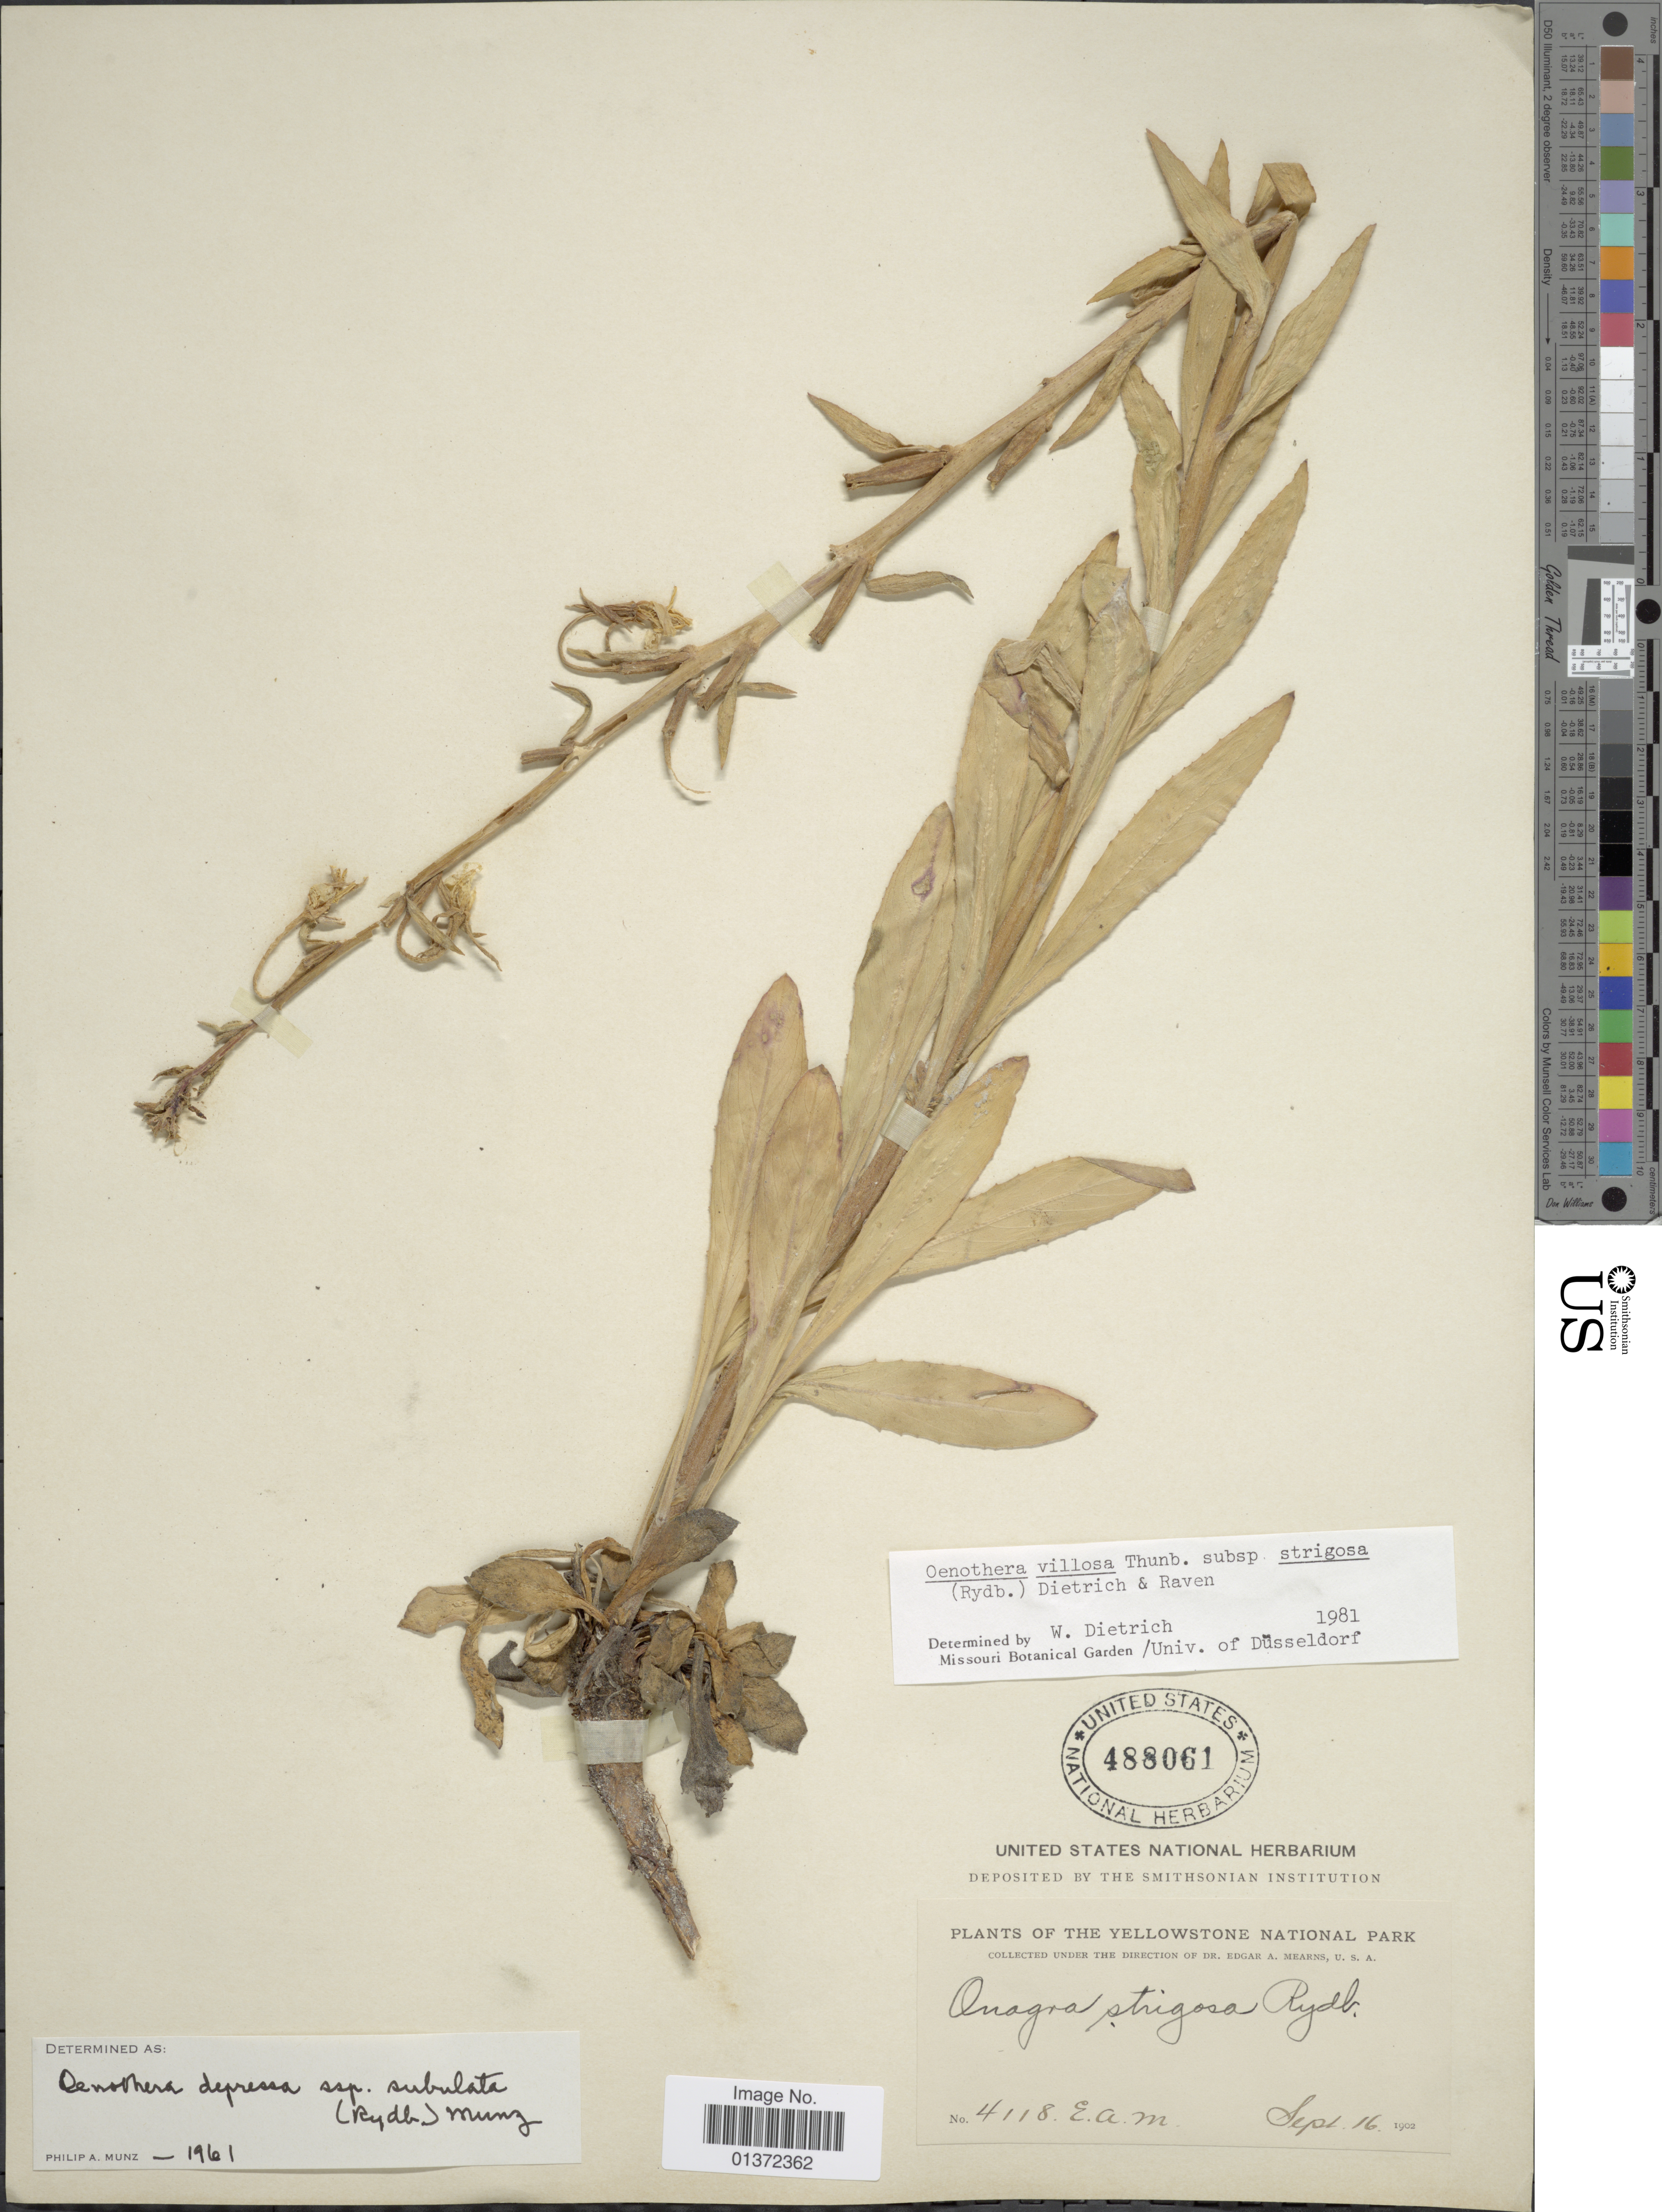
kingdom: Plantae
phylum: Tracheophyta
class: Magnoliopsida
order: Myrtales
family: Onagraceae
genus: Oenothera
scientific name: Oenothera villosa subsp. strigosa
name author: (Rydb.) W. Dietr. & P.H. Raven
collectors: E. A. Mearns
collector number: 4118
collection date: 1902-09-16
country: United States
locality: Yellowstone National Park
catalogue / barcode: US 488061